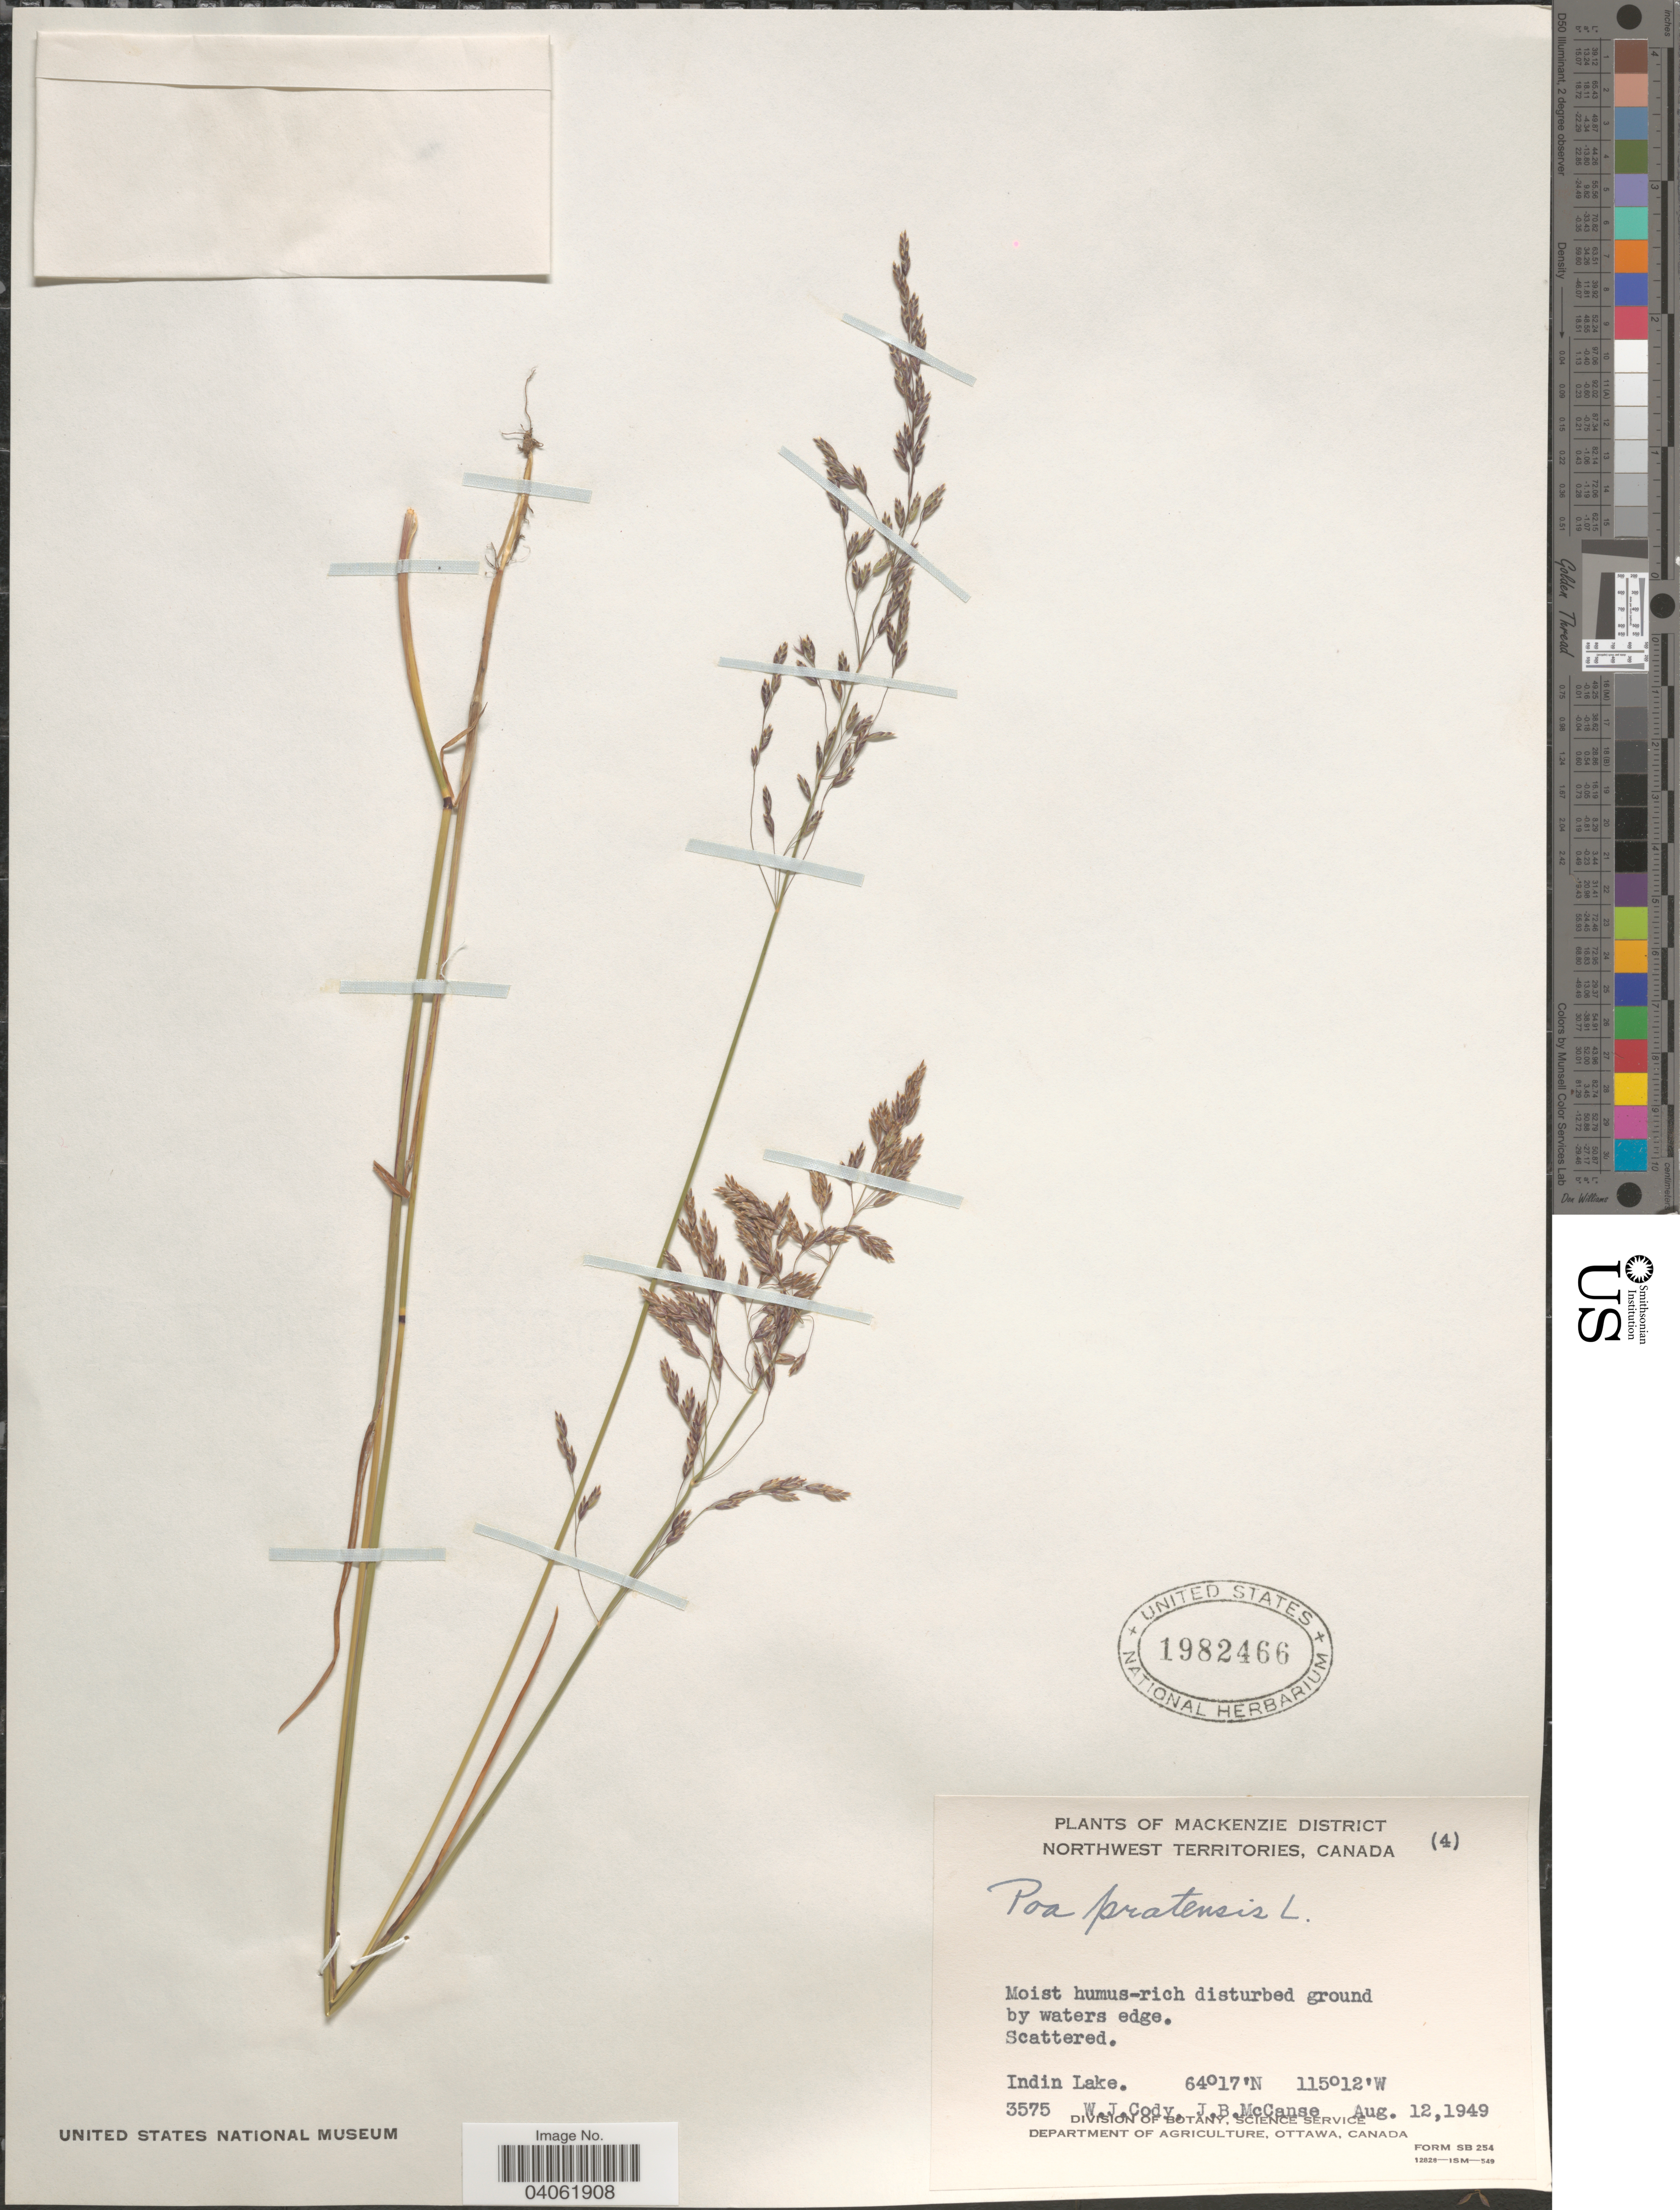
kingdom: Plantae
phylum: Tracheophyta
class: Liliopsida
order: Poales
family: Poaceae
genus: Poa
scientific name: Poa pratensis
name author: L.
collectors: W. Cody & J. McCanse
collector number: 3575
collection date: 1949-08-12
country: Canada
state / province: Northwest Territories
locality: Mackenzie District. Indin Lake.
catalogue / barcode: US 1982466